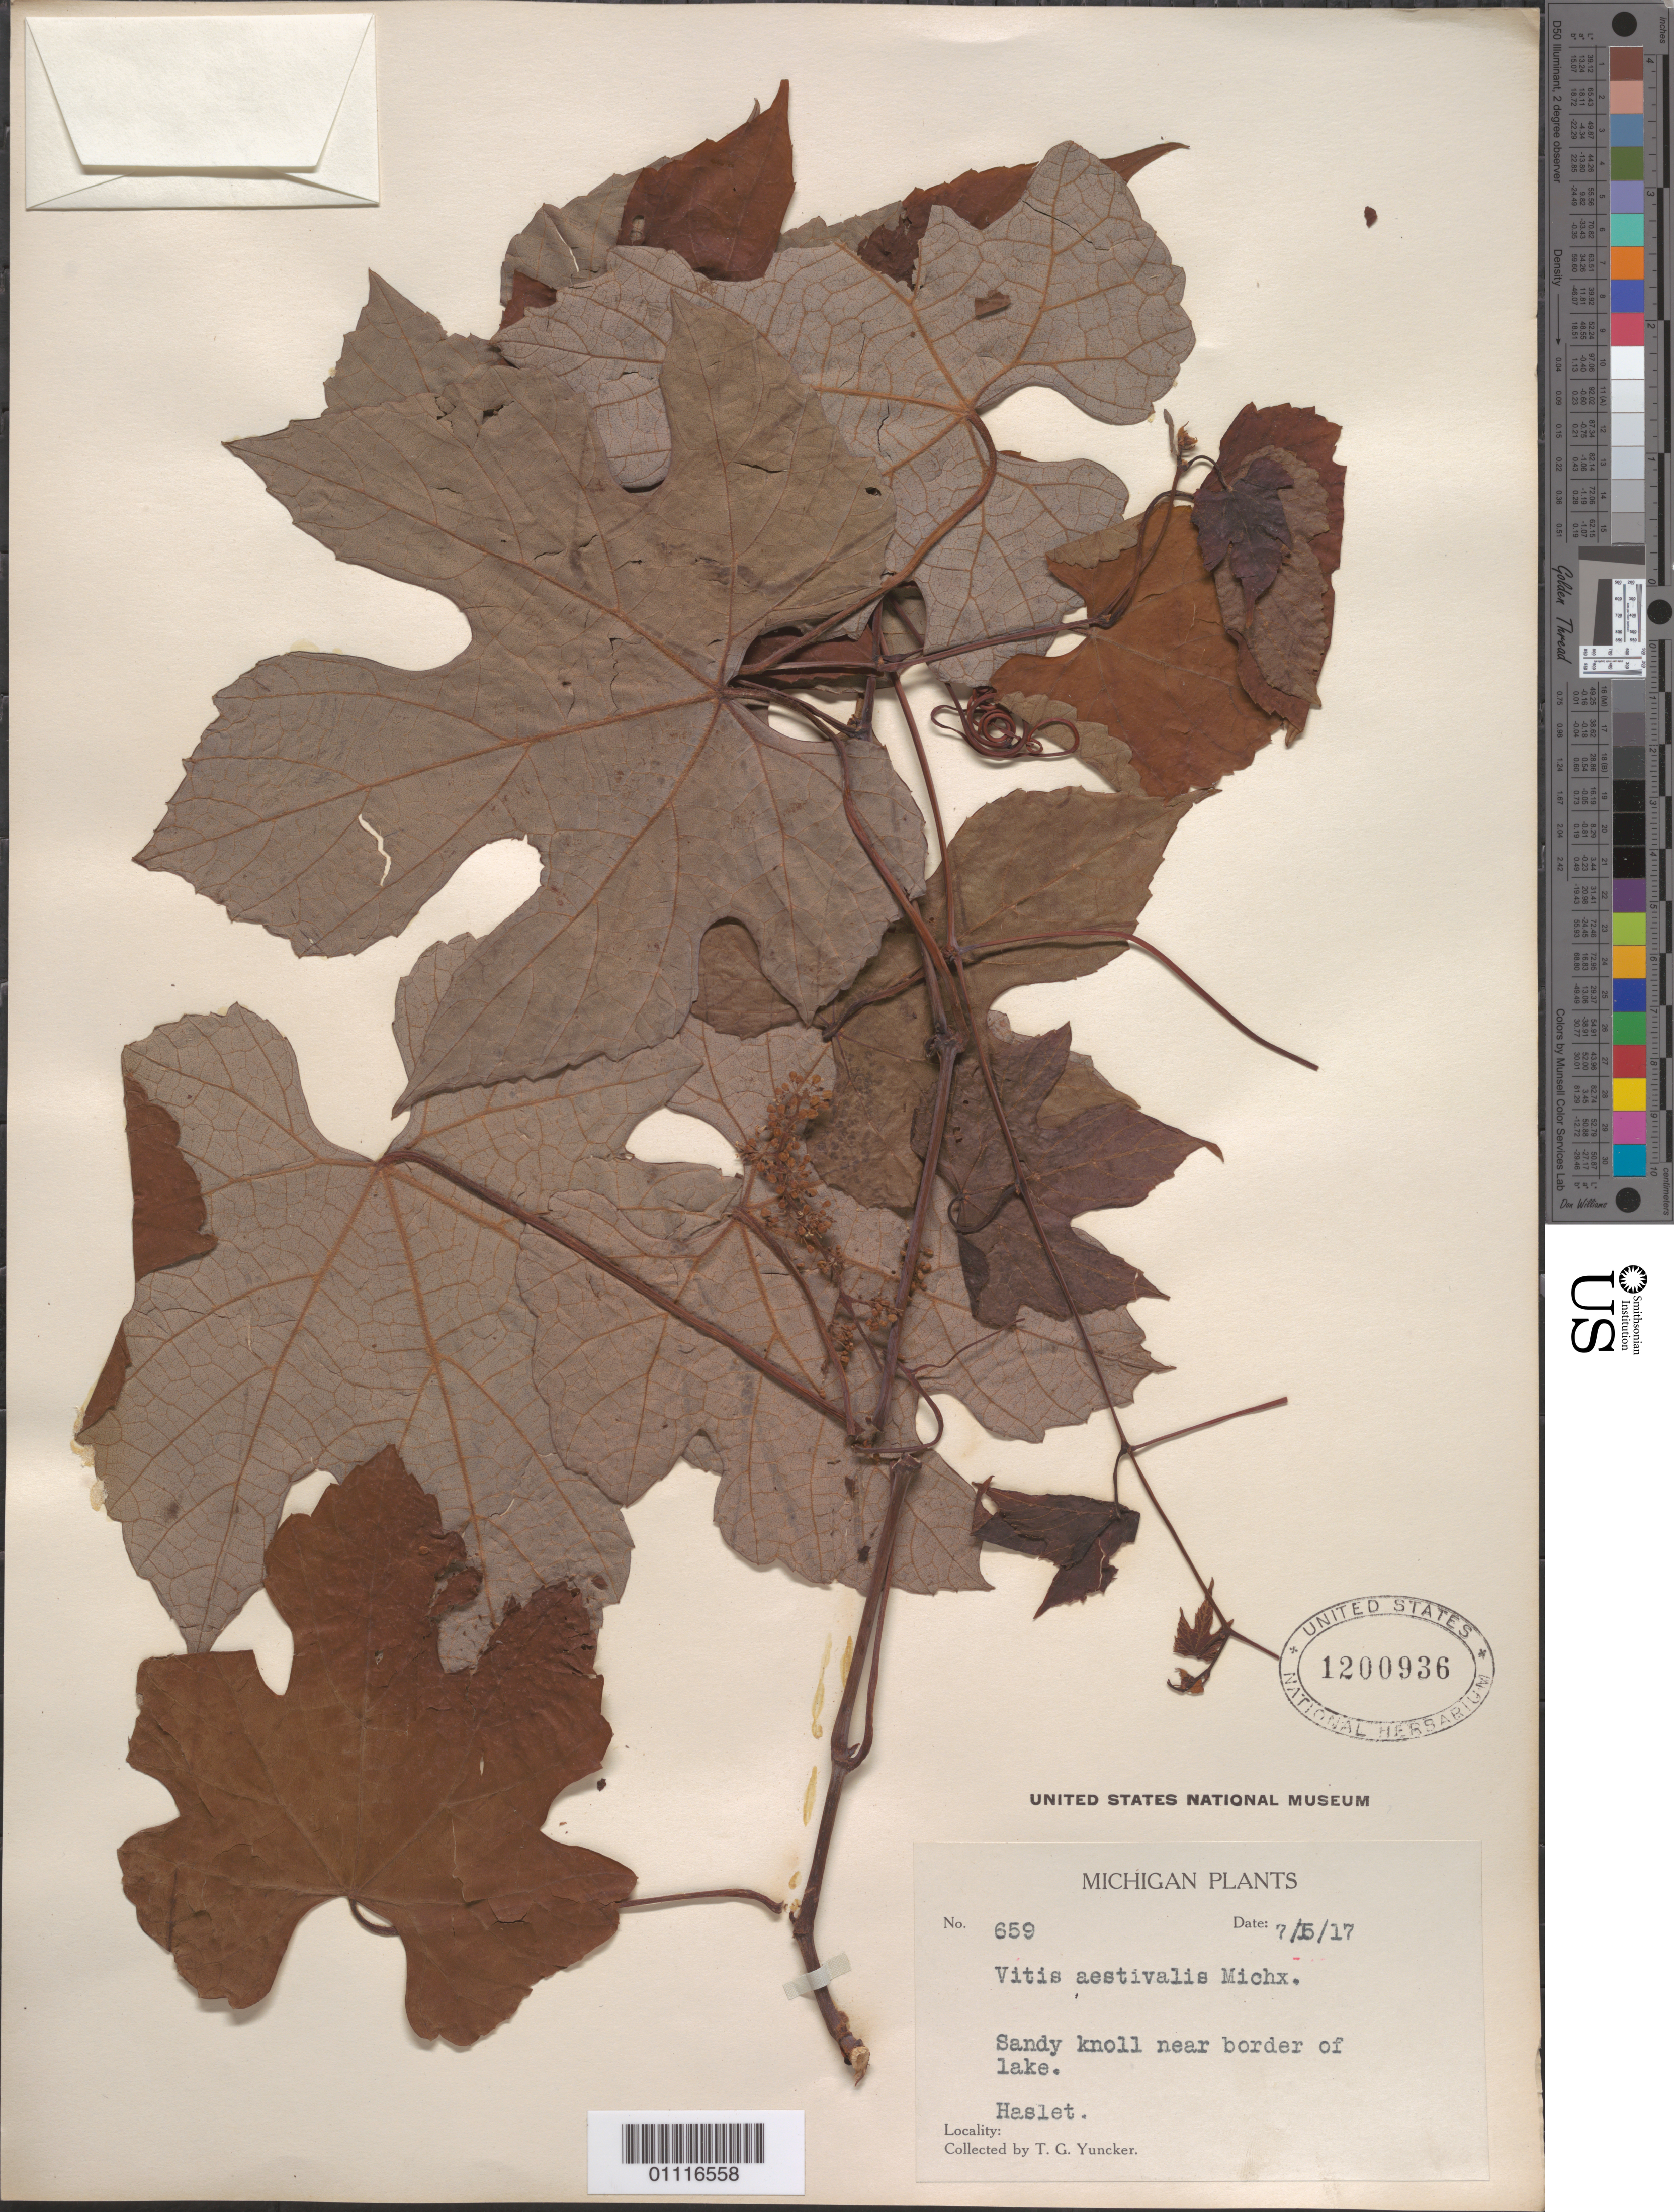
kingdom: Plantae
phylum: Tracheophyta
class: Magnoliopsida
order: Vitales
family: Vitaceae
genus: Vitis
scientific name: Vitis aestivalis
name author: Michx.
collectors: T. G. Yuncker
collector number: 659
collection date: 1917-07-15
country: United States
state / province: Michigan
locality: Haslet. Sandy Knoll near border of lake.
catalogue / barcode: US 1200936